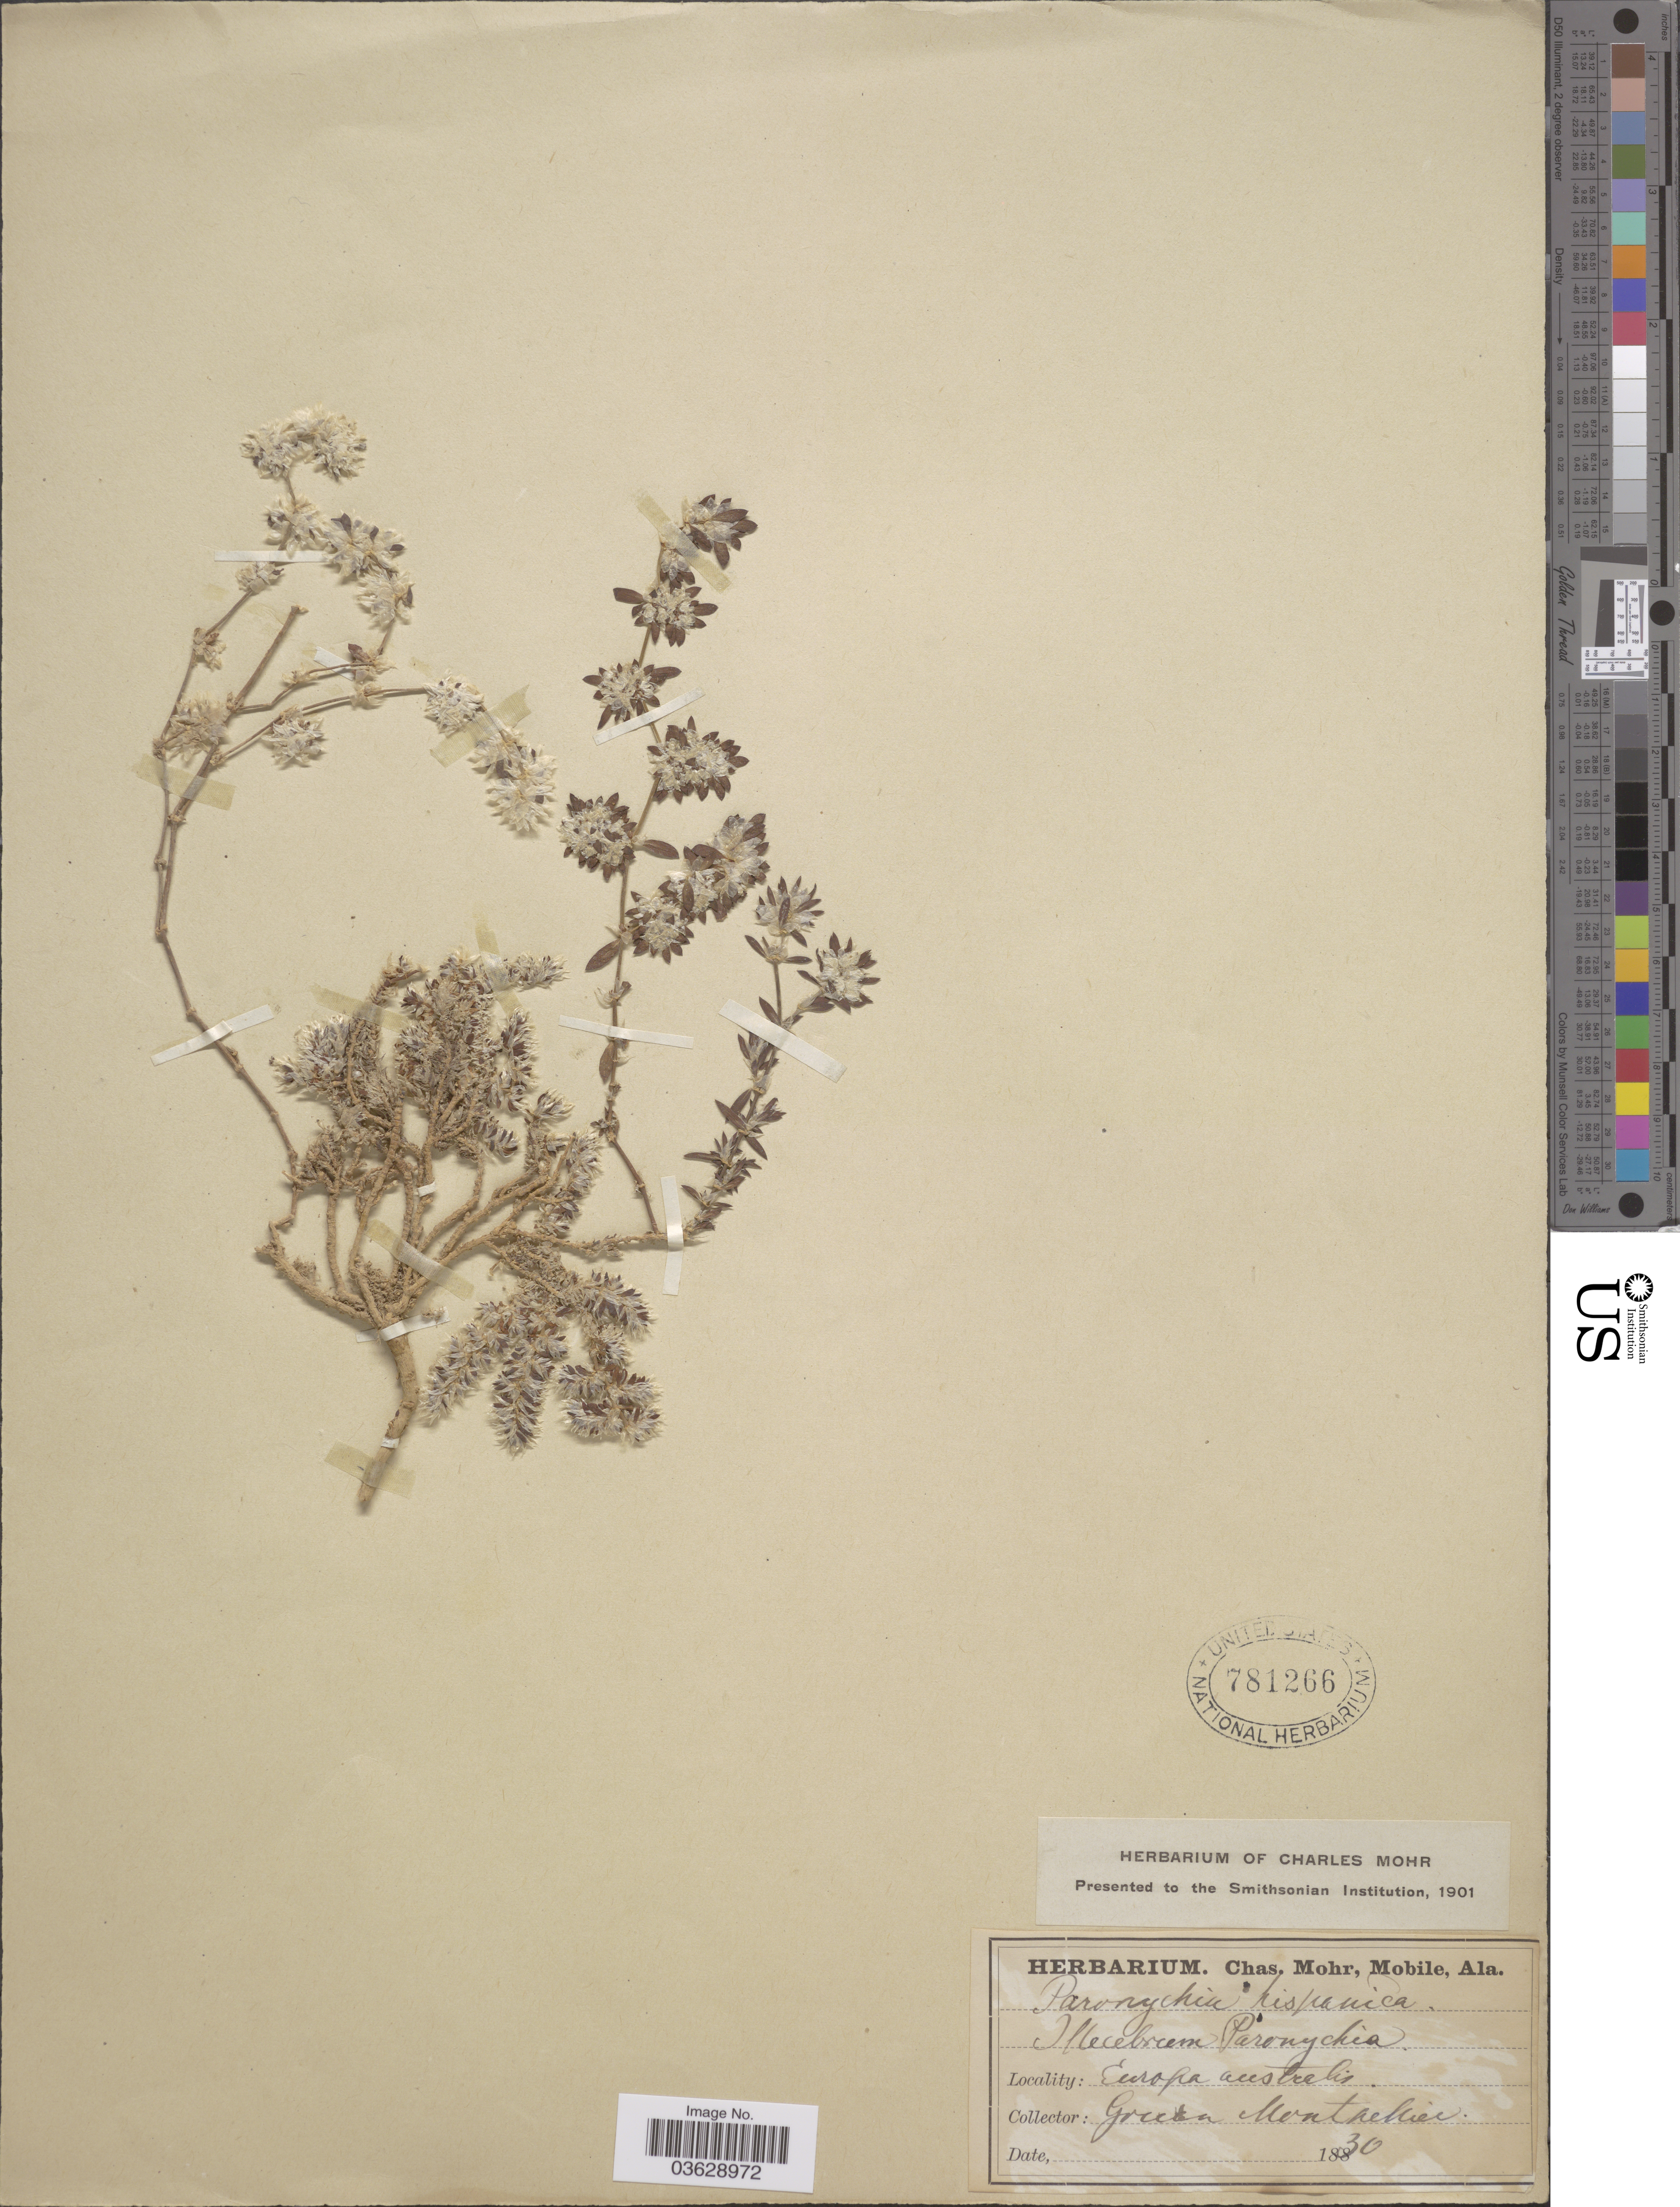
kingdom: Plantae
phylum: Tracheophyta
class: Magnoliopsida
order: Caryophyllales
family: Caryophyllaceae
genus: Paronychia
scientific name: Paronychia argentea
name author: Lam.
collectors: G. Montpellier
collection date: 1830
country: Greece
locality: Europa australis.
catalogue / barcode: US 781266